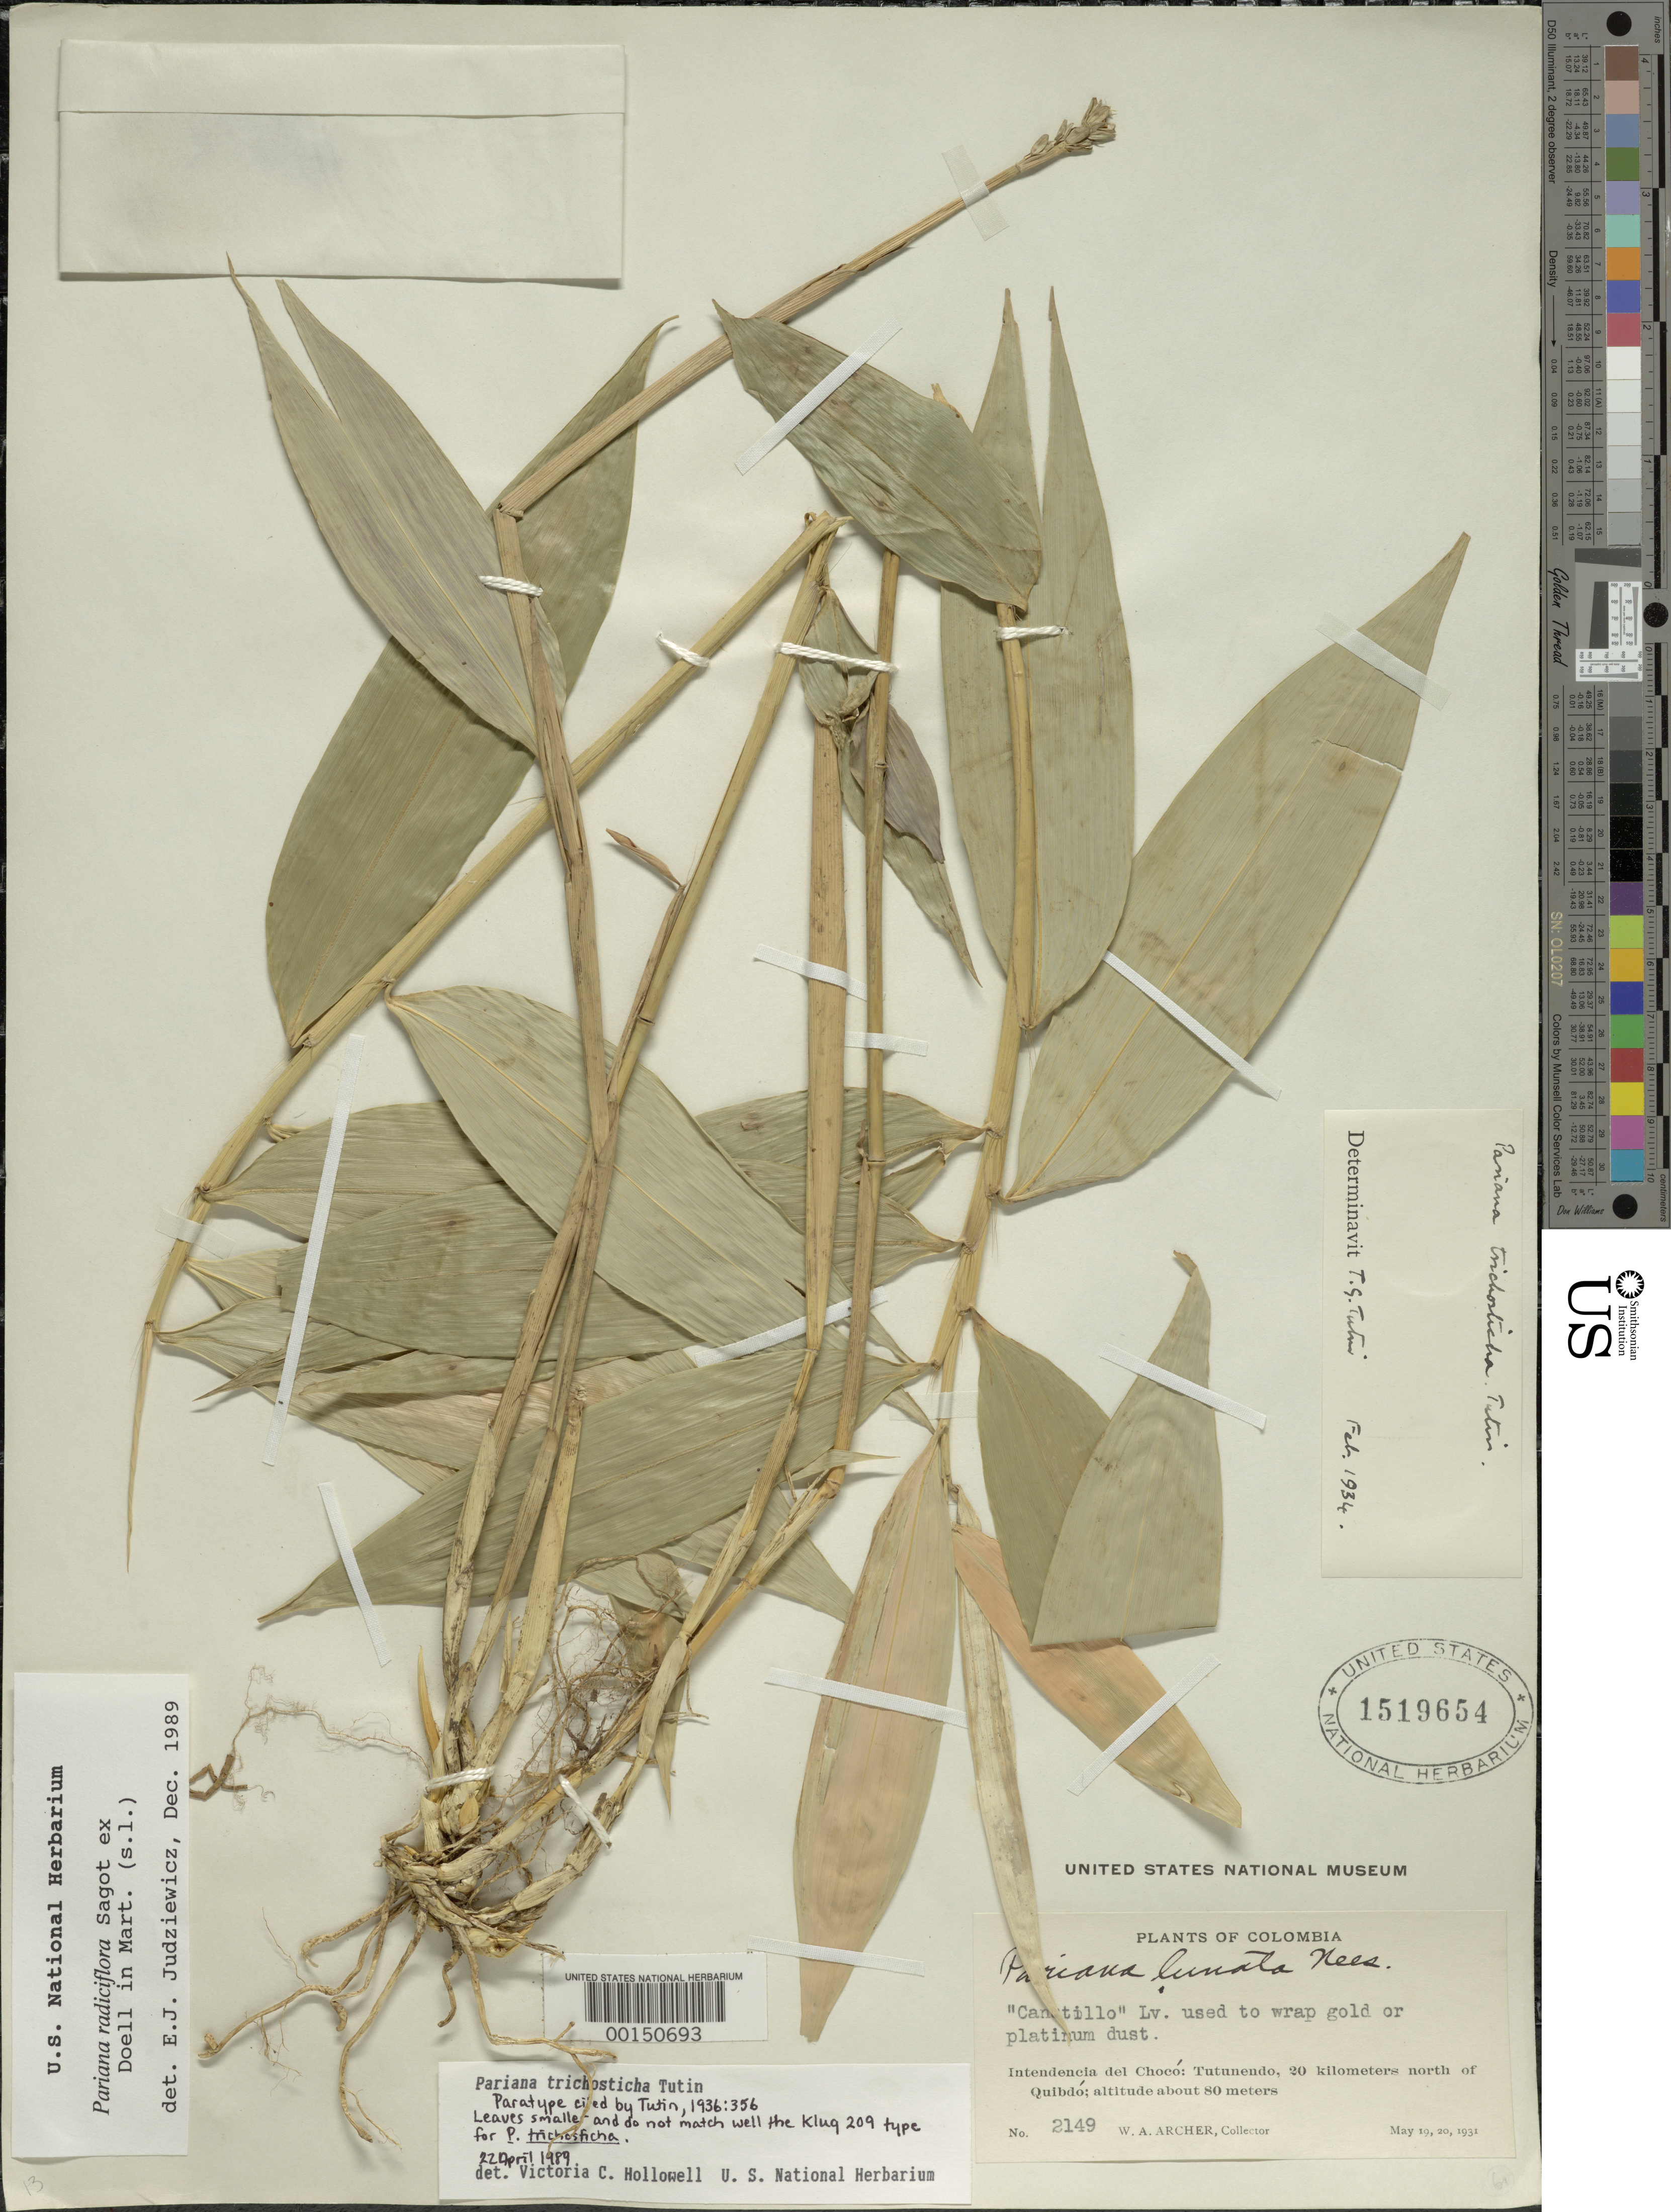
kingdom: Plantae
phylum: Tracheophyta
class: Liliopsida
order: Poales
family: Poaceae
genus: Pariana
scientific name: Pariana radiciflora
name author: Sagot ex Döll in Mart.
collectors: W. Archer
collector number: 2149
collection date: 1931-05-19/1931-05-20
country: Colombia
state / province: Chocó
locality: Intendencia del Chocó: Tutunendo, 20 kilometers north of Quibdó.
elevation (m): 80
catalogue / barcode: US 1519654